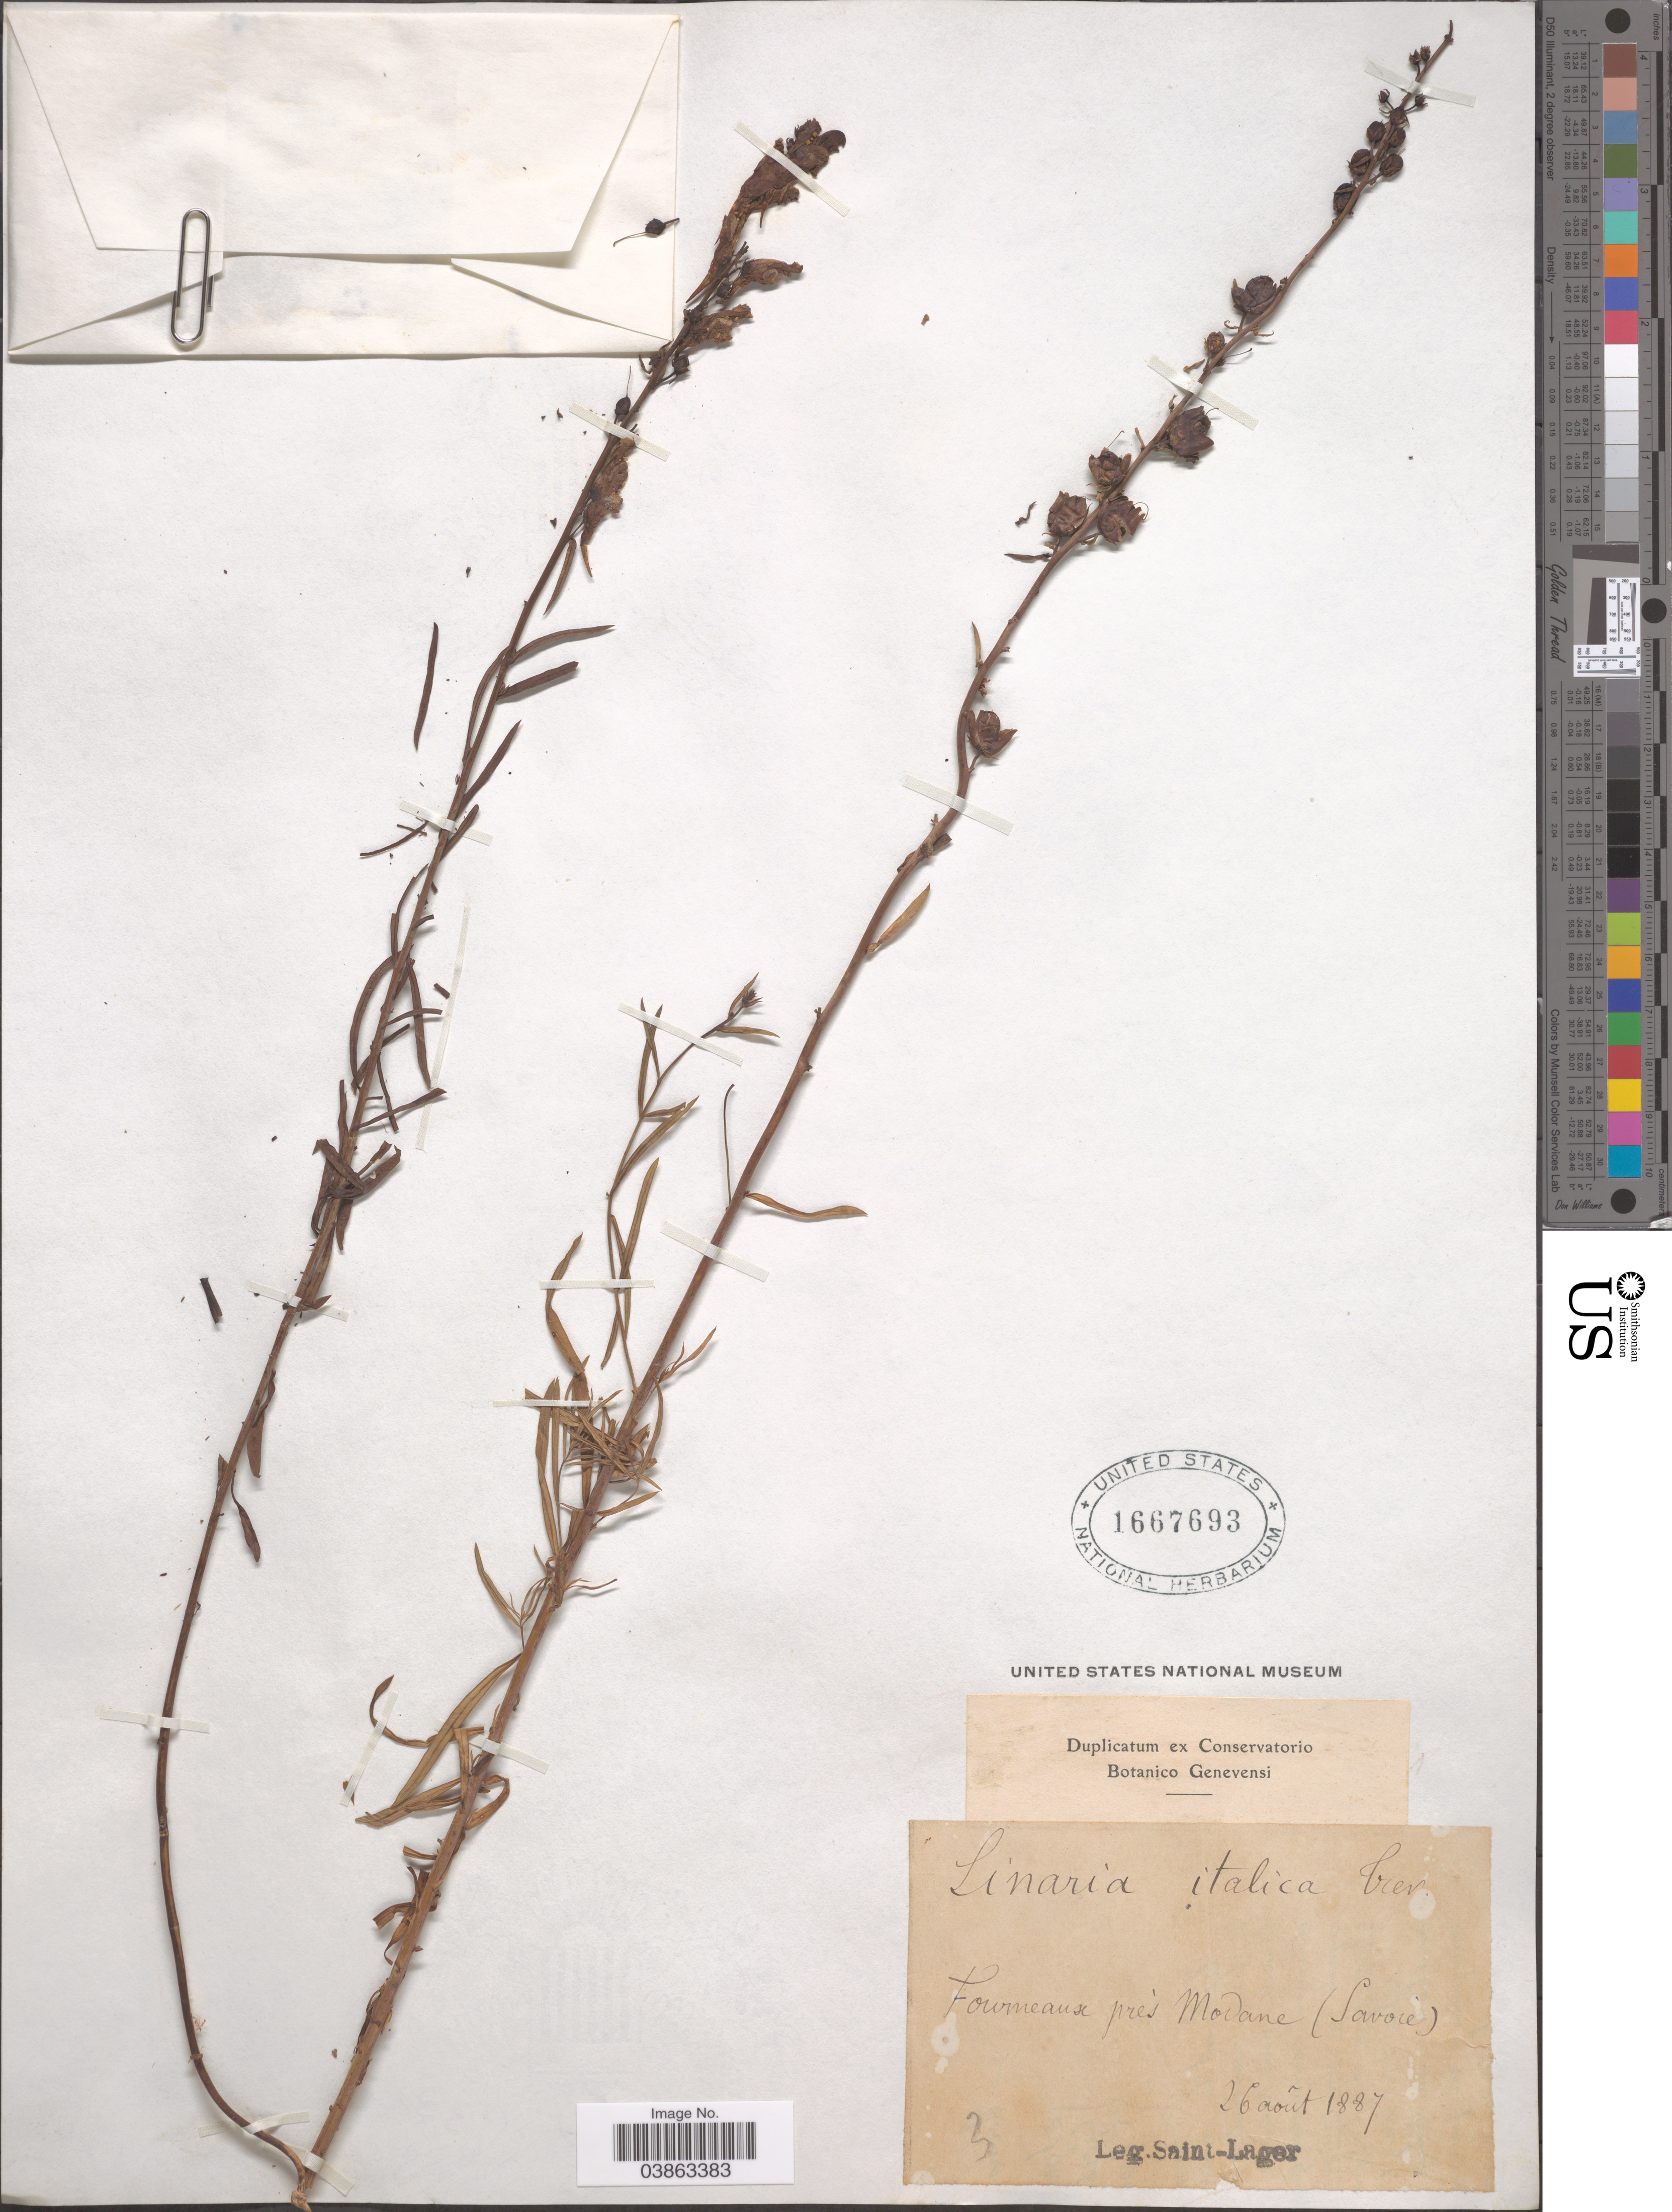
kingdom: Plantae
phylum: Tracheophyta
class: Magnoliopsida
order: Lamiales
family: Plantaginaceae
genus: Linaria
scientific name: Linaria italica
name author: Trevir.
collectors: Saint-Lager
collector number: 3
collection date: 1887-08-26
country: France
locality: Fourneaux près Modane (Savoie).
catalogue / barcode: US 1667693